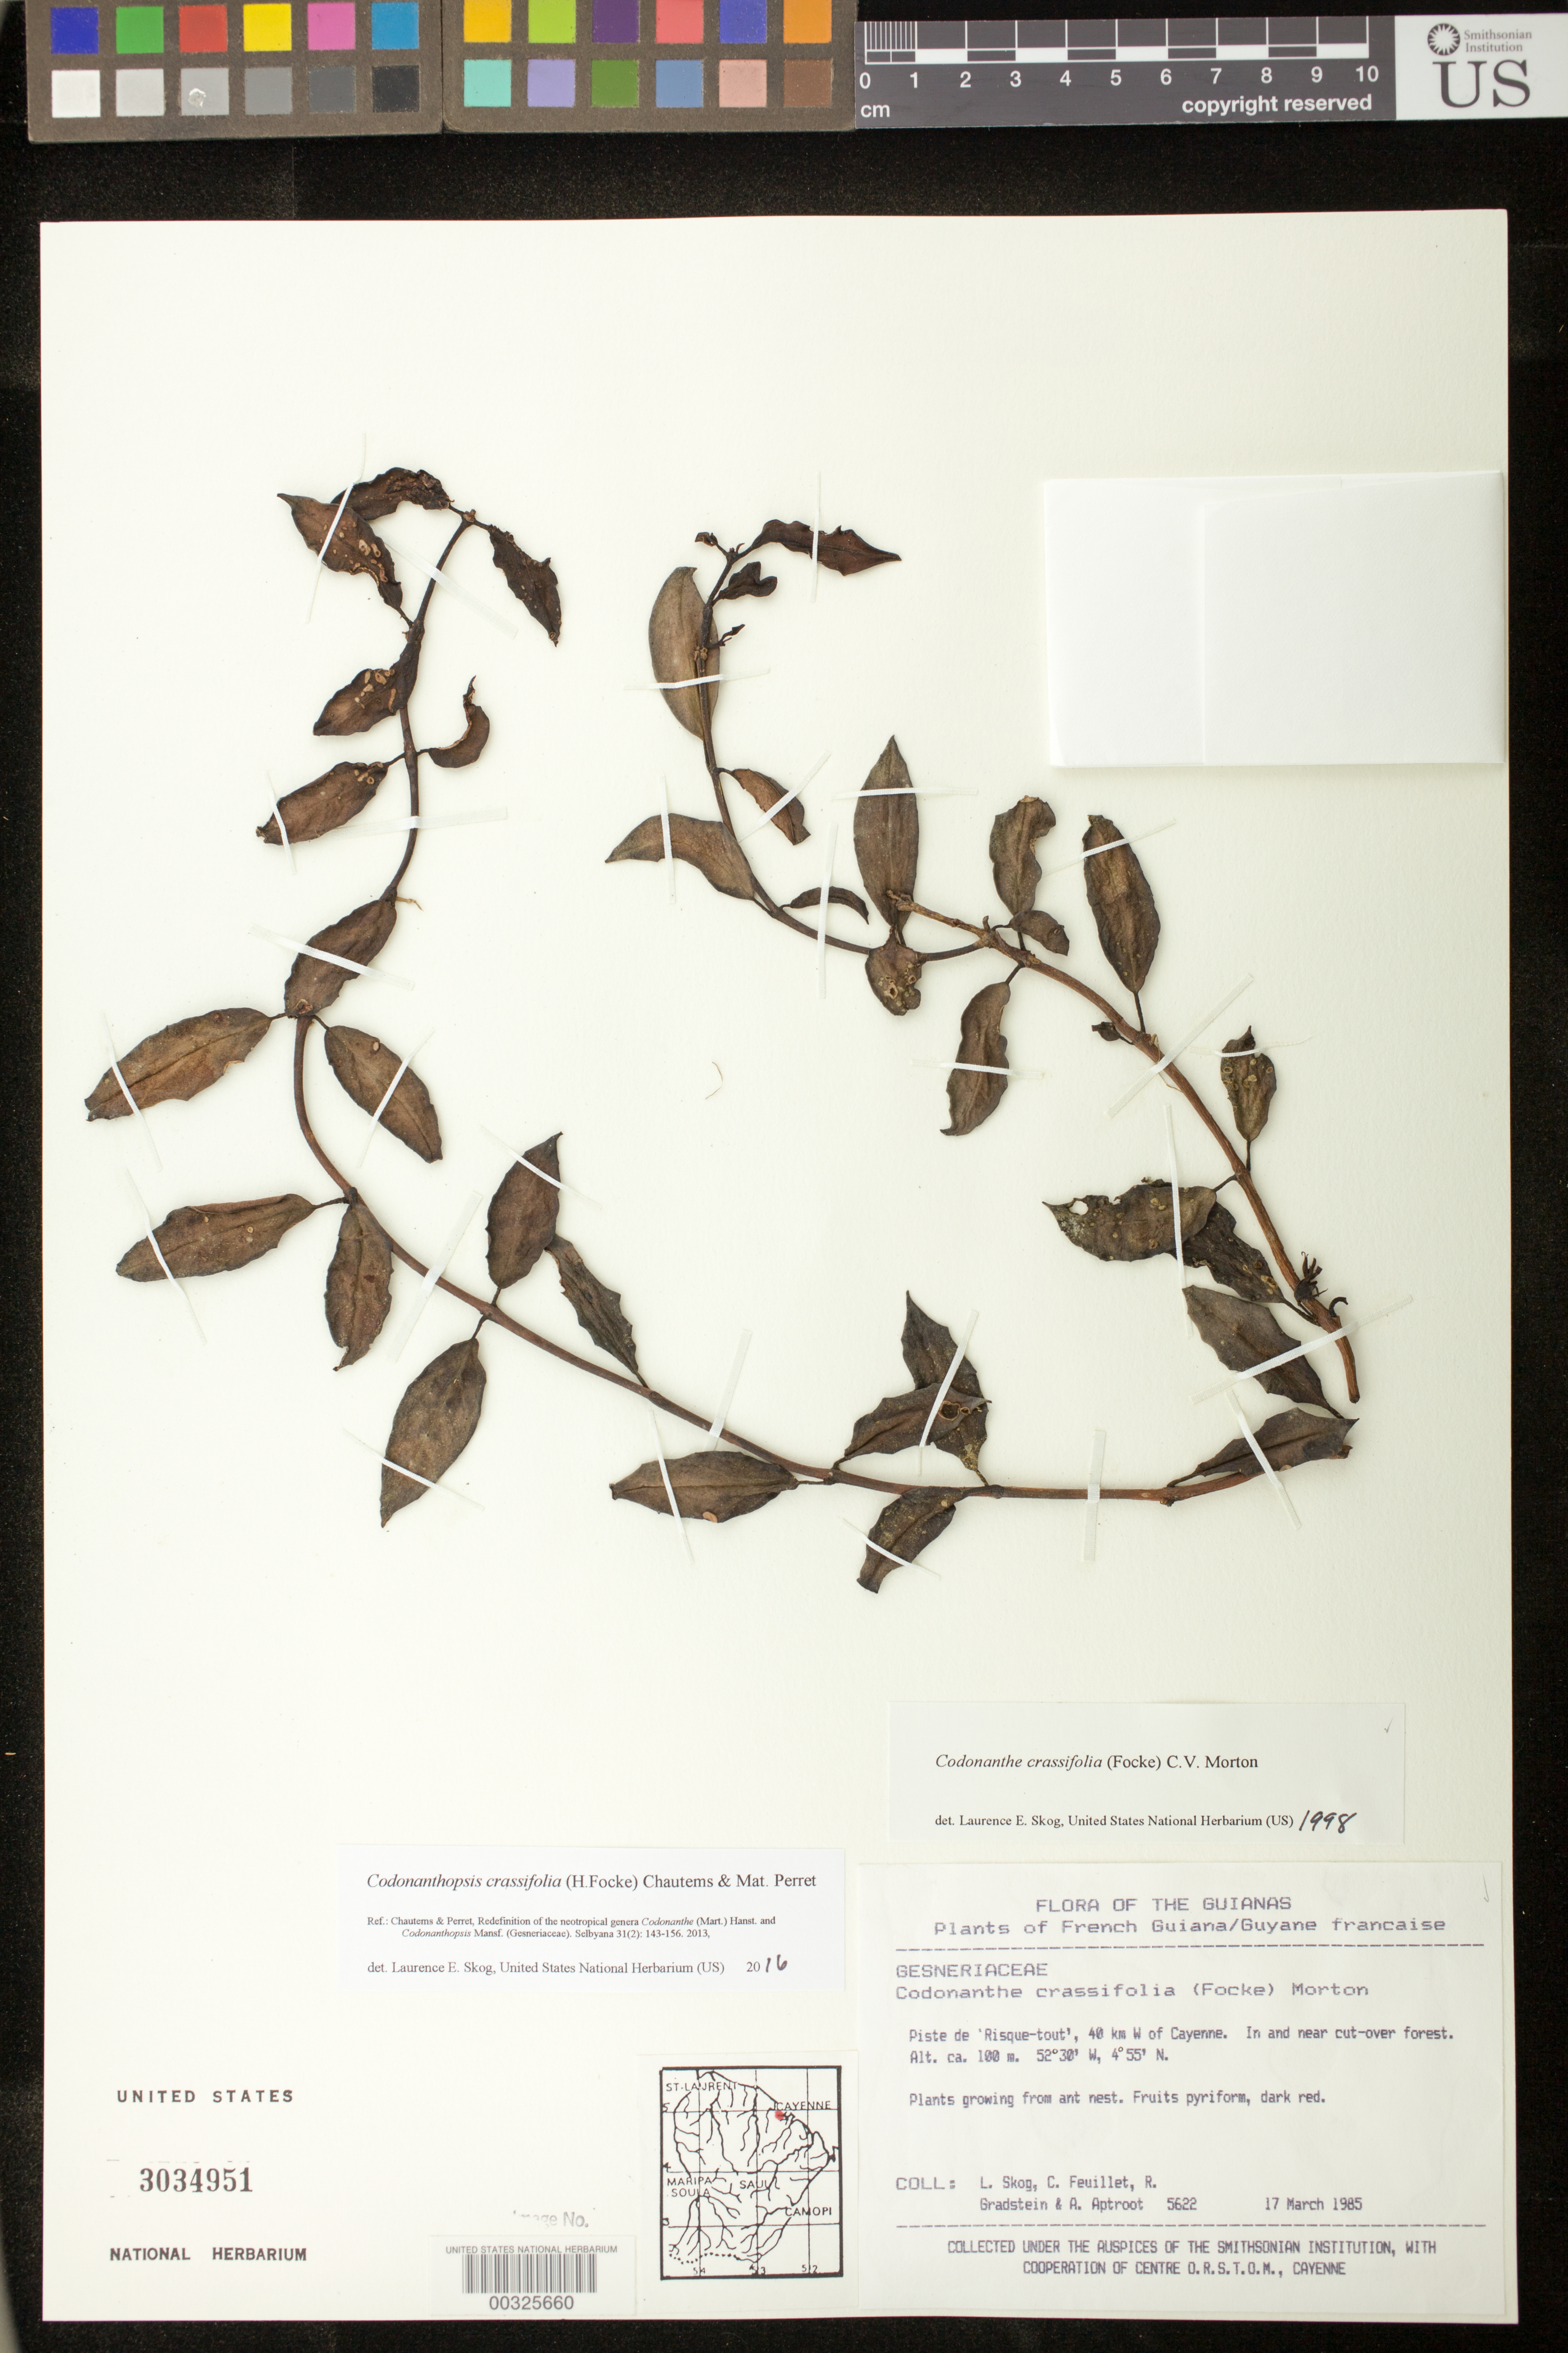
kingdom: Plantae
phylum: Tracheophyta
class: Magnoliopsida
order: Lamiales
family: Gesneriaceae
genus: Codonanthopsis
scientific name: Codonanthopsis crassifolia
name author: (H. Focke) Chautems & Mat.Perret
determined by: Skog, Laurence E.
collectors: L. E. Skog, C. Feuillet, R. Gradstein & A. Aptroot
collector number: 5622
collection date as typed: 17 Mar 1985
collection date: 1985-03-17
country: French Guiana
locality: Piste de 'Risque-Tout', 40 km W of Cayenne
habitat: In and near cut-over forest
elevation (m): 100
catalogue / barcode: US 3034951